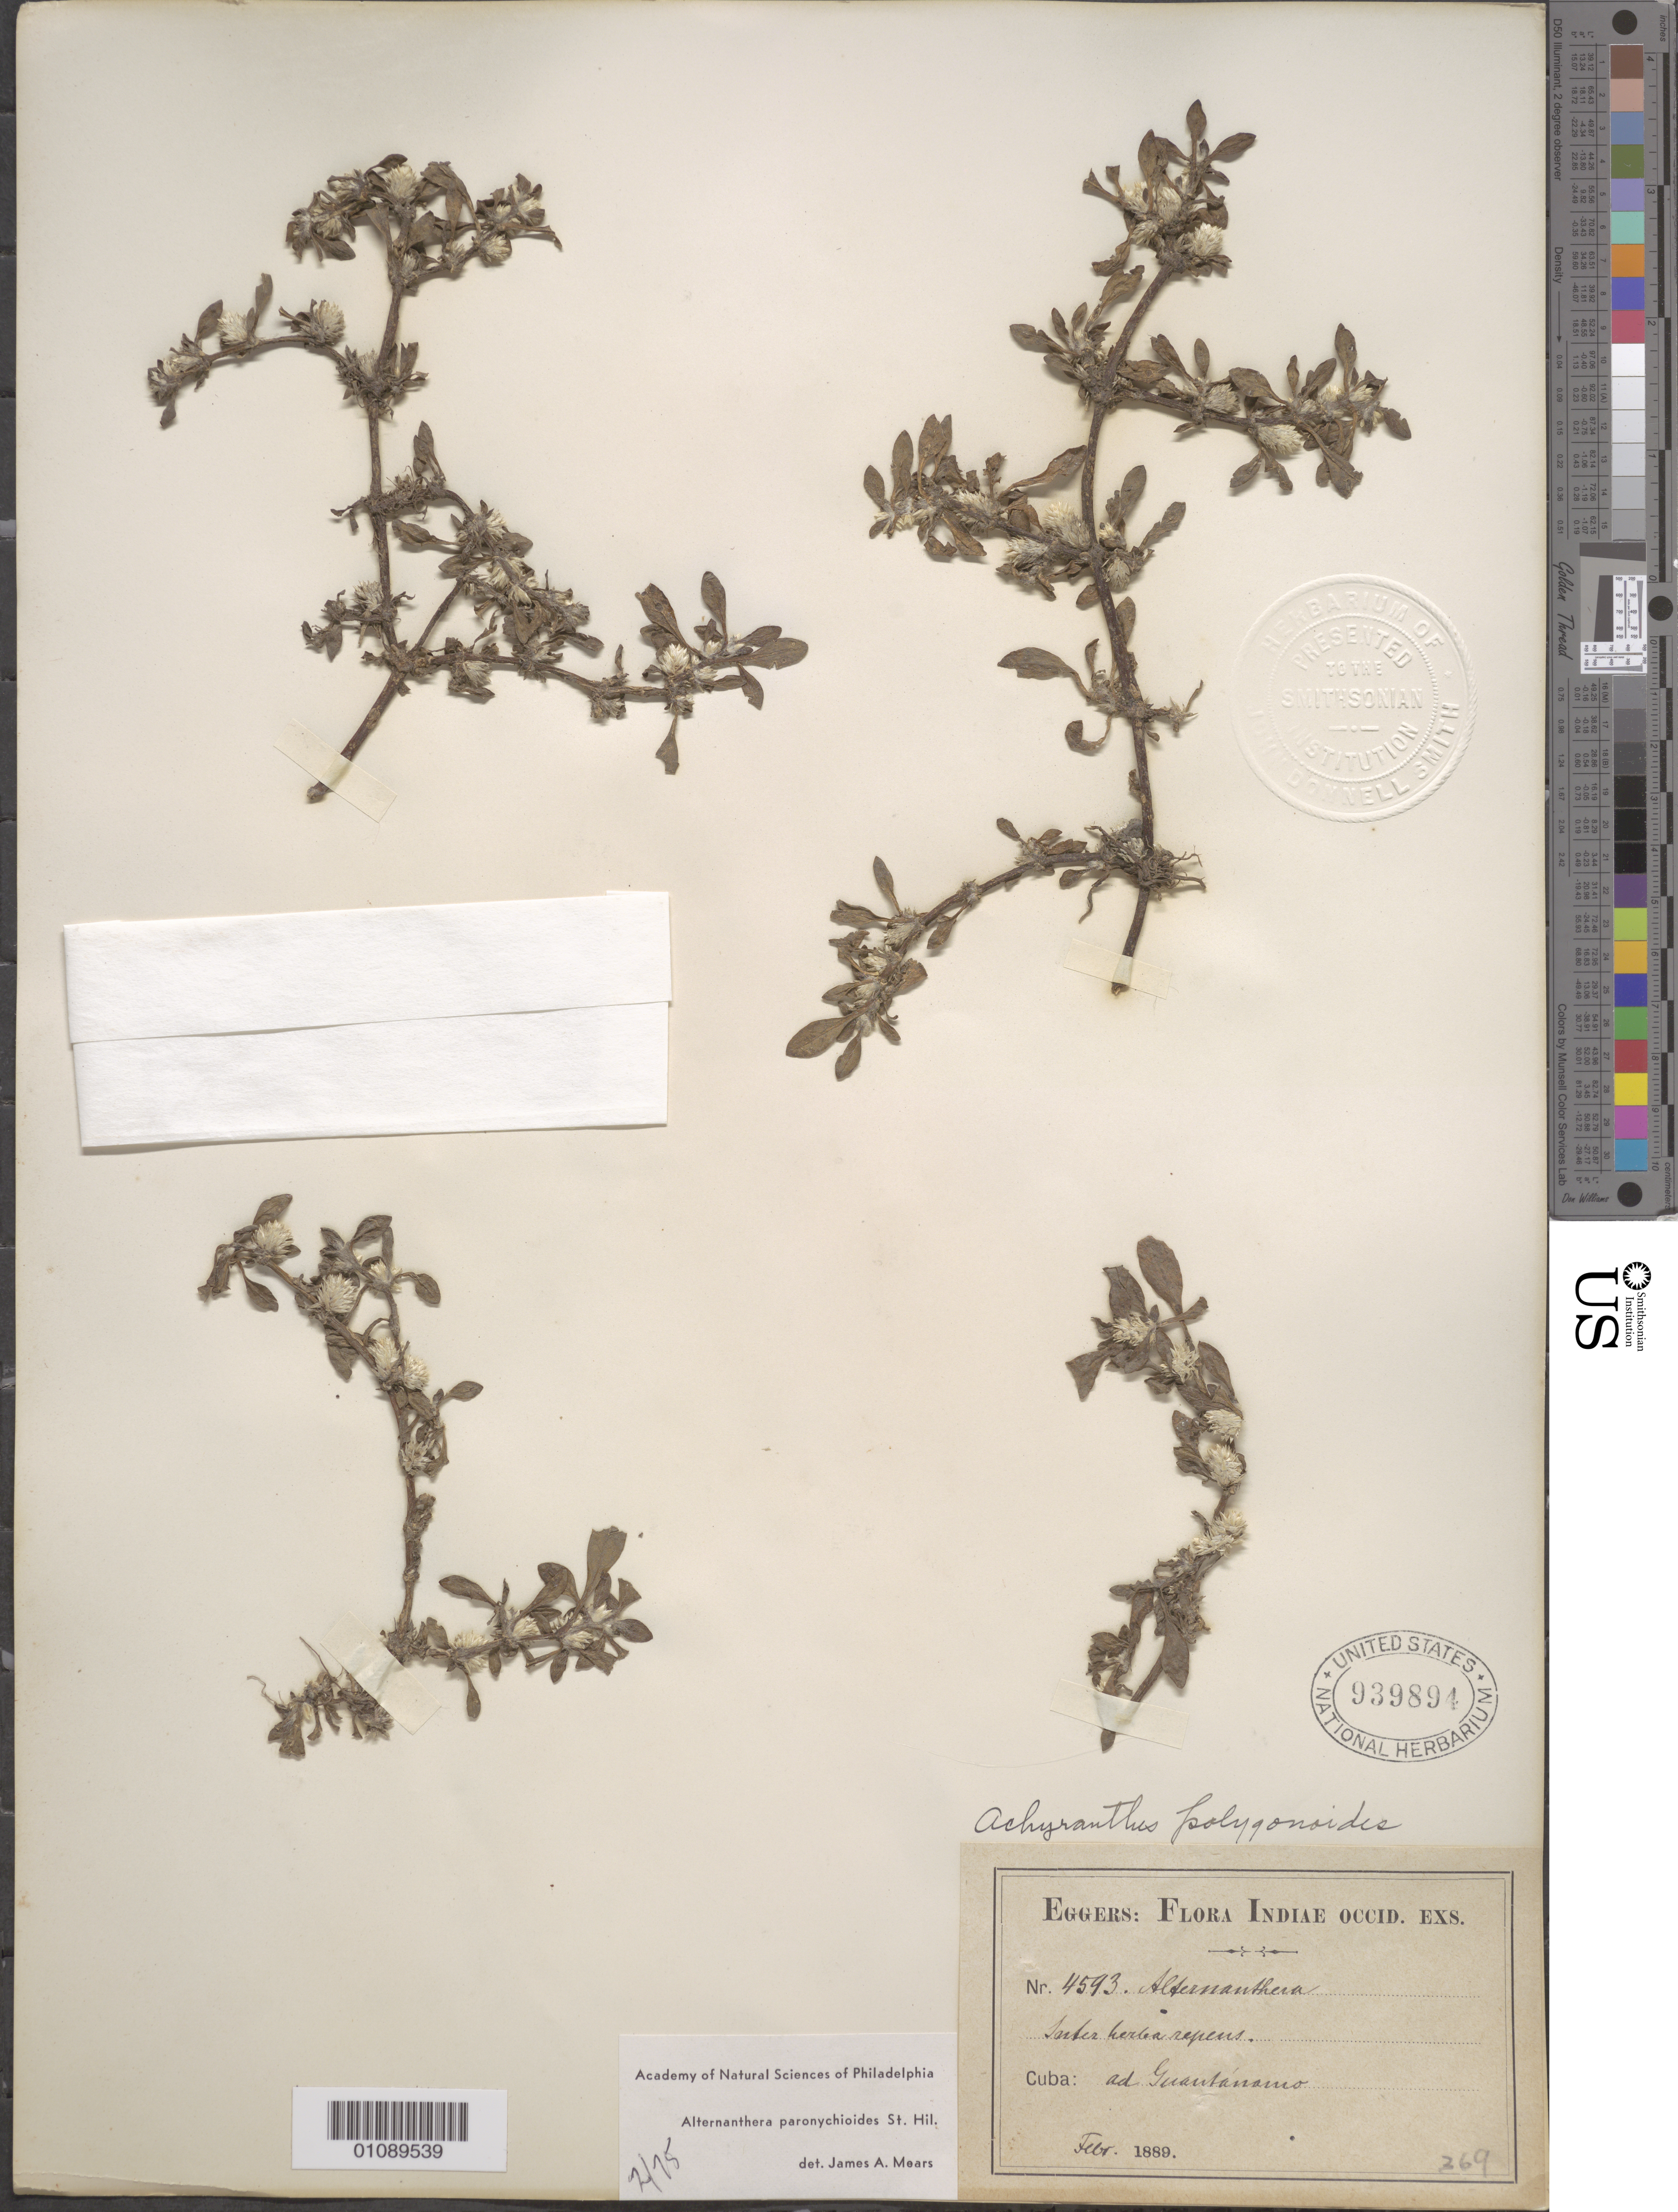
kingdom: Plantae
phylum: Tracheophyta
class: Magnoliopsida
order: Caryophyllales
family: Amaranthaceae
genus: Alternanthera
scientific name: Alternanthera paronychioides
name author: A. St.-Hil.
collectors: H. F. A. von Eggers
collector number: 4593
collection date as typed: Feb 1889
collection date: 1889-02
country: Cuba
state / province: Guantánamo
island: Cuba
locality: Ad Guantánamo [Oriente]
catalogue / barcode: US 939894